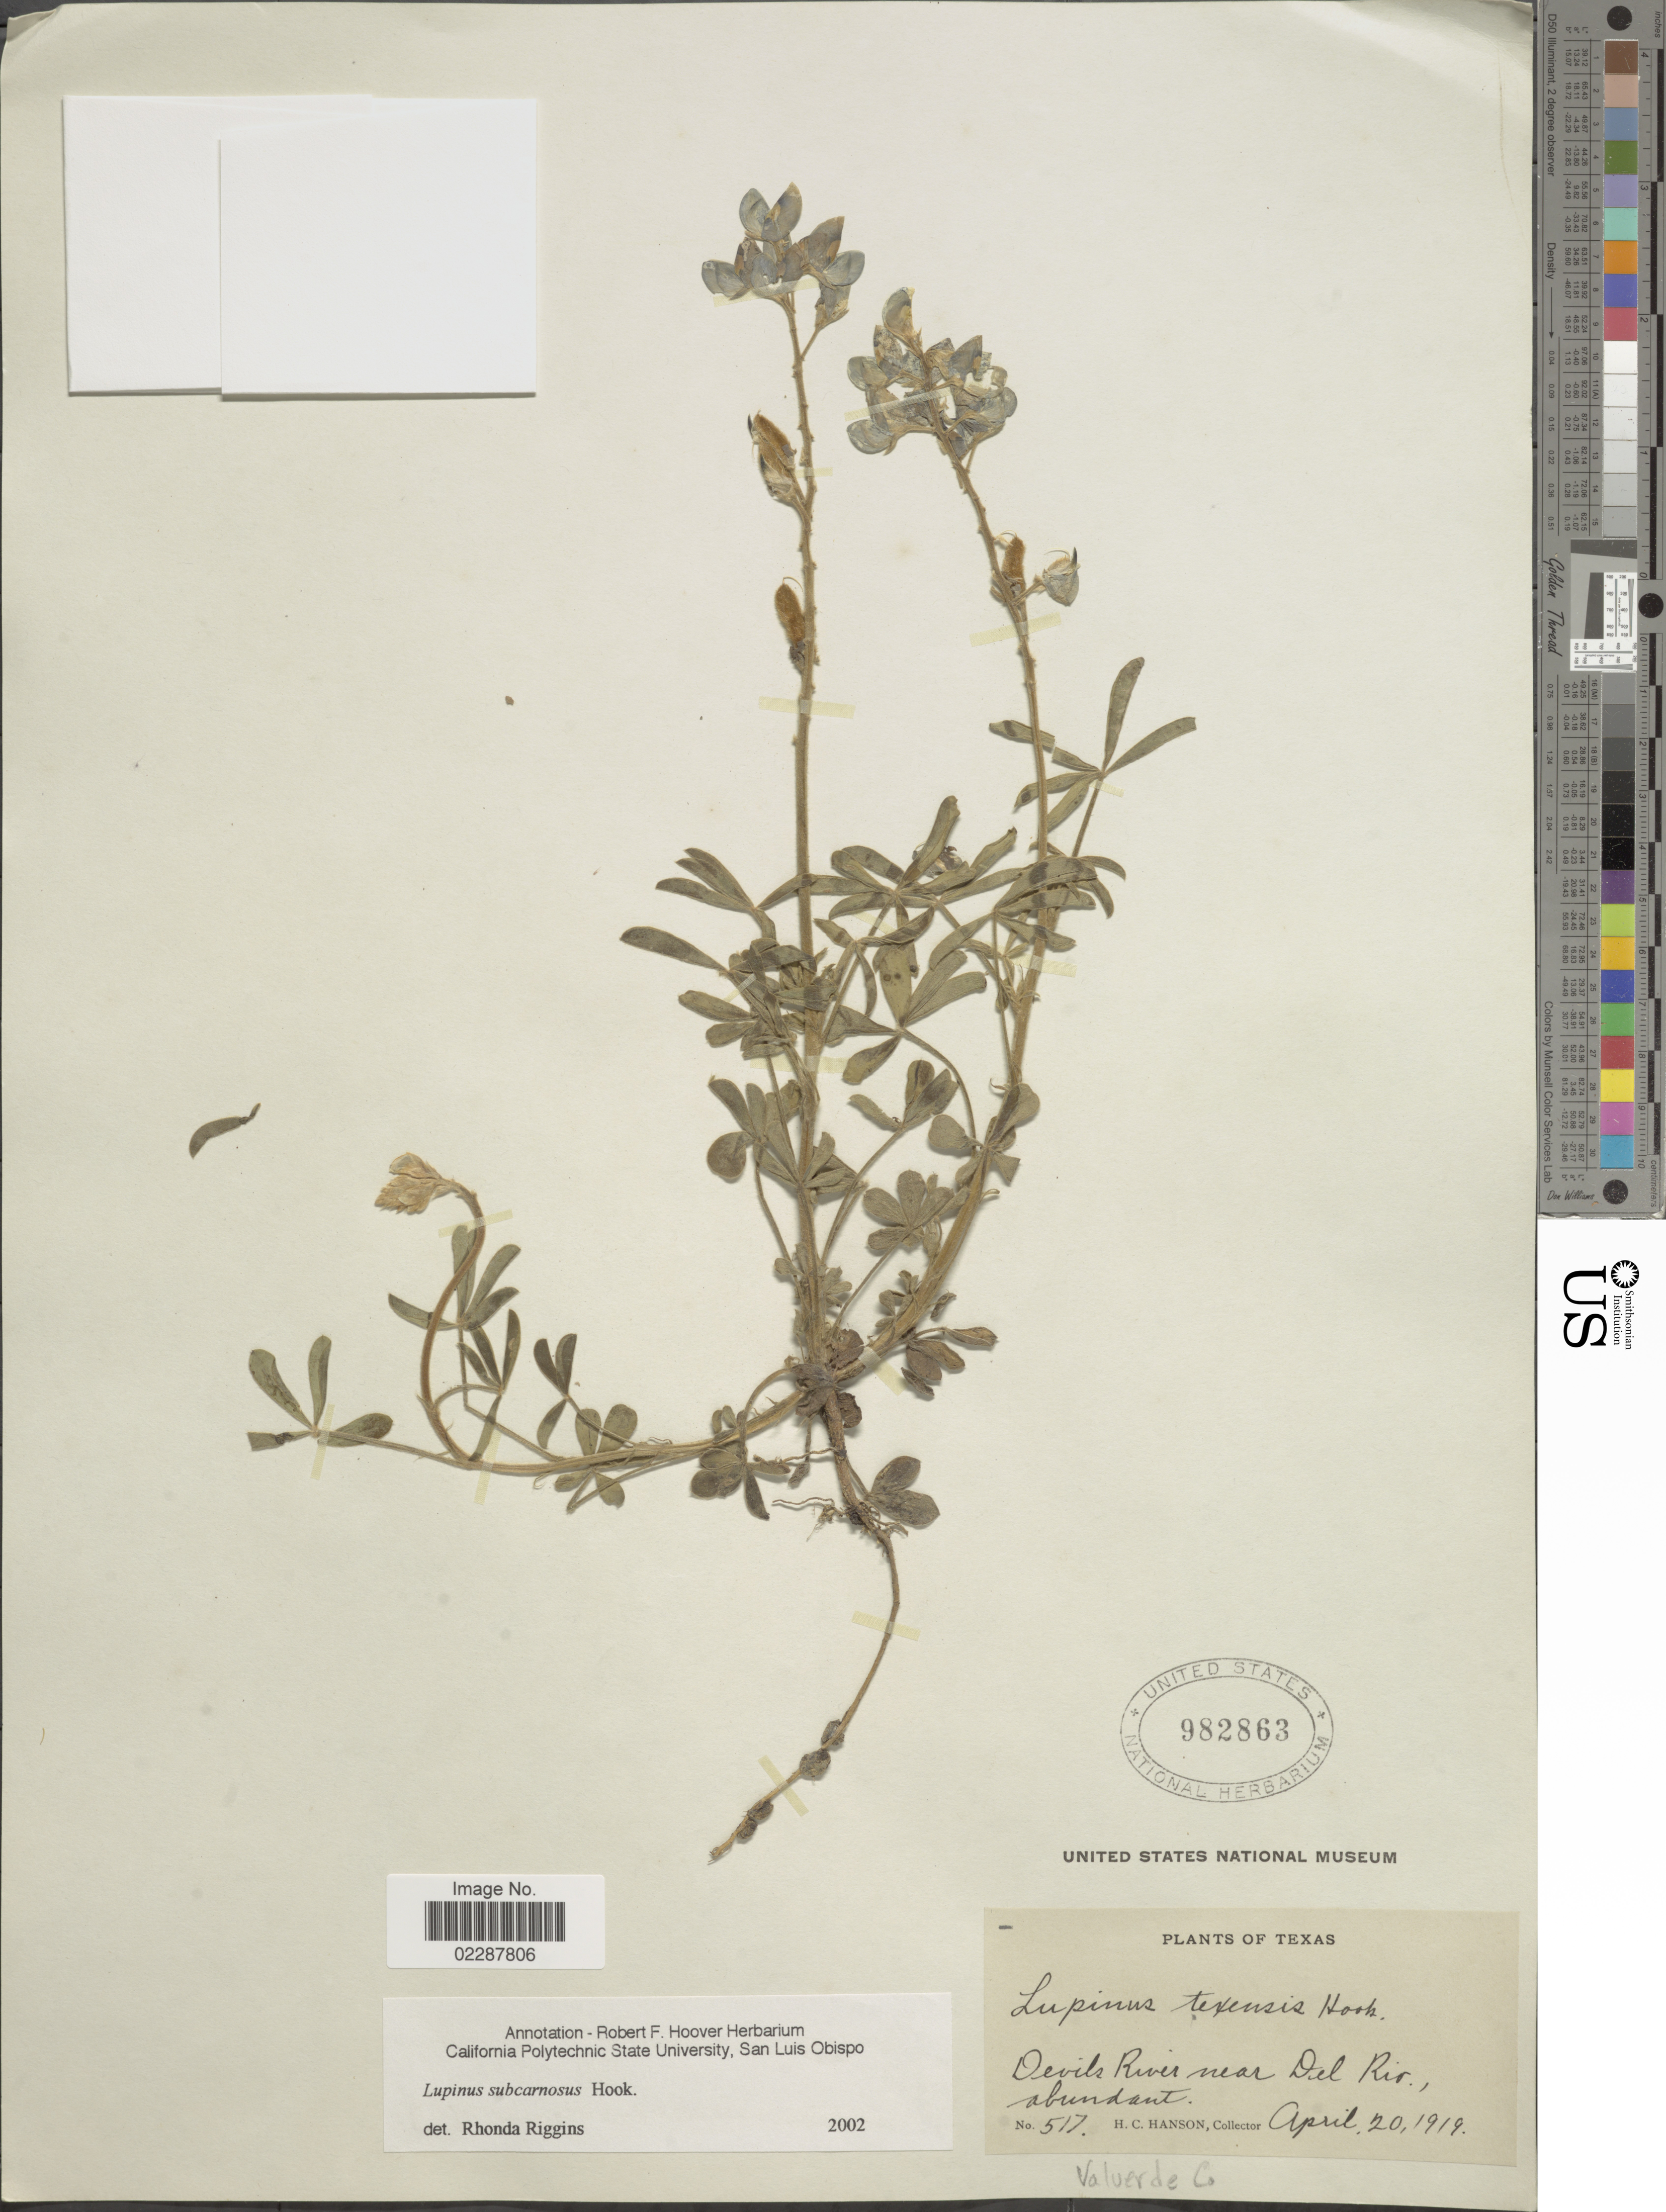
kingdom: Plantae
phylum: Tracheophyta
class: Magnoliopsida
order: Fabales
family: Fabaceae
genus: Lupinus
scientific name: Lupinus subcarnosus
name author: Hook.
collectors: H. Hanson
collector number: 517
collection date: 1919-04-20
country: United States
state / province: Texas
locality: Devils River near Del Riv. abundant, Valverde Co.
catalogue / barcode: US 982863